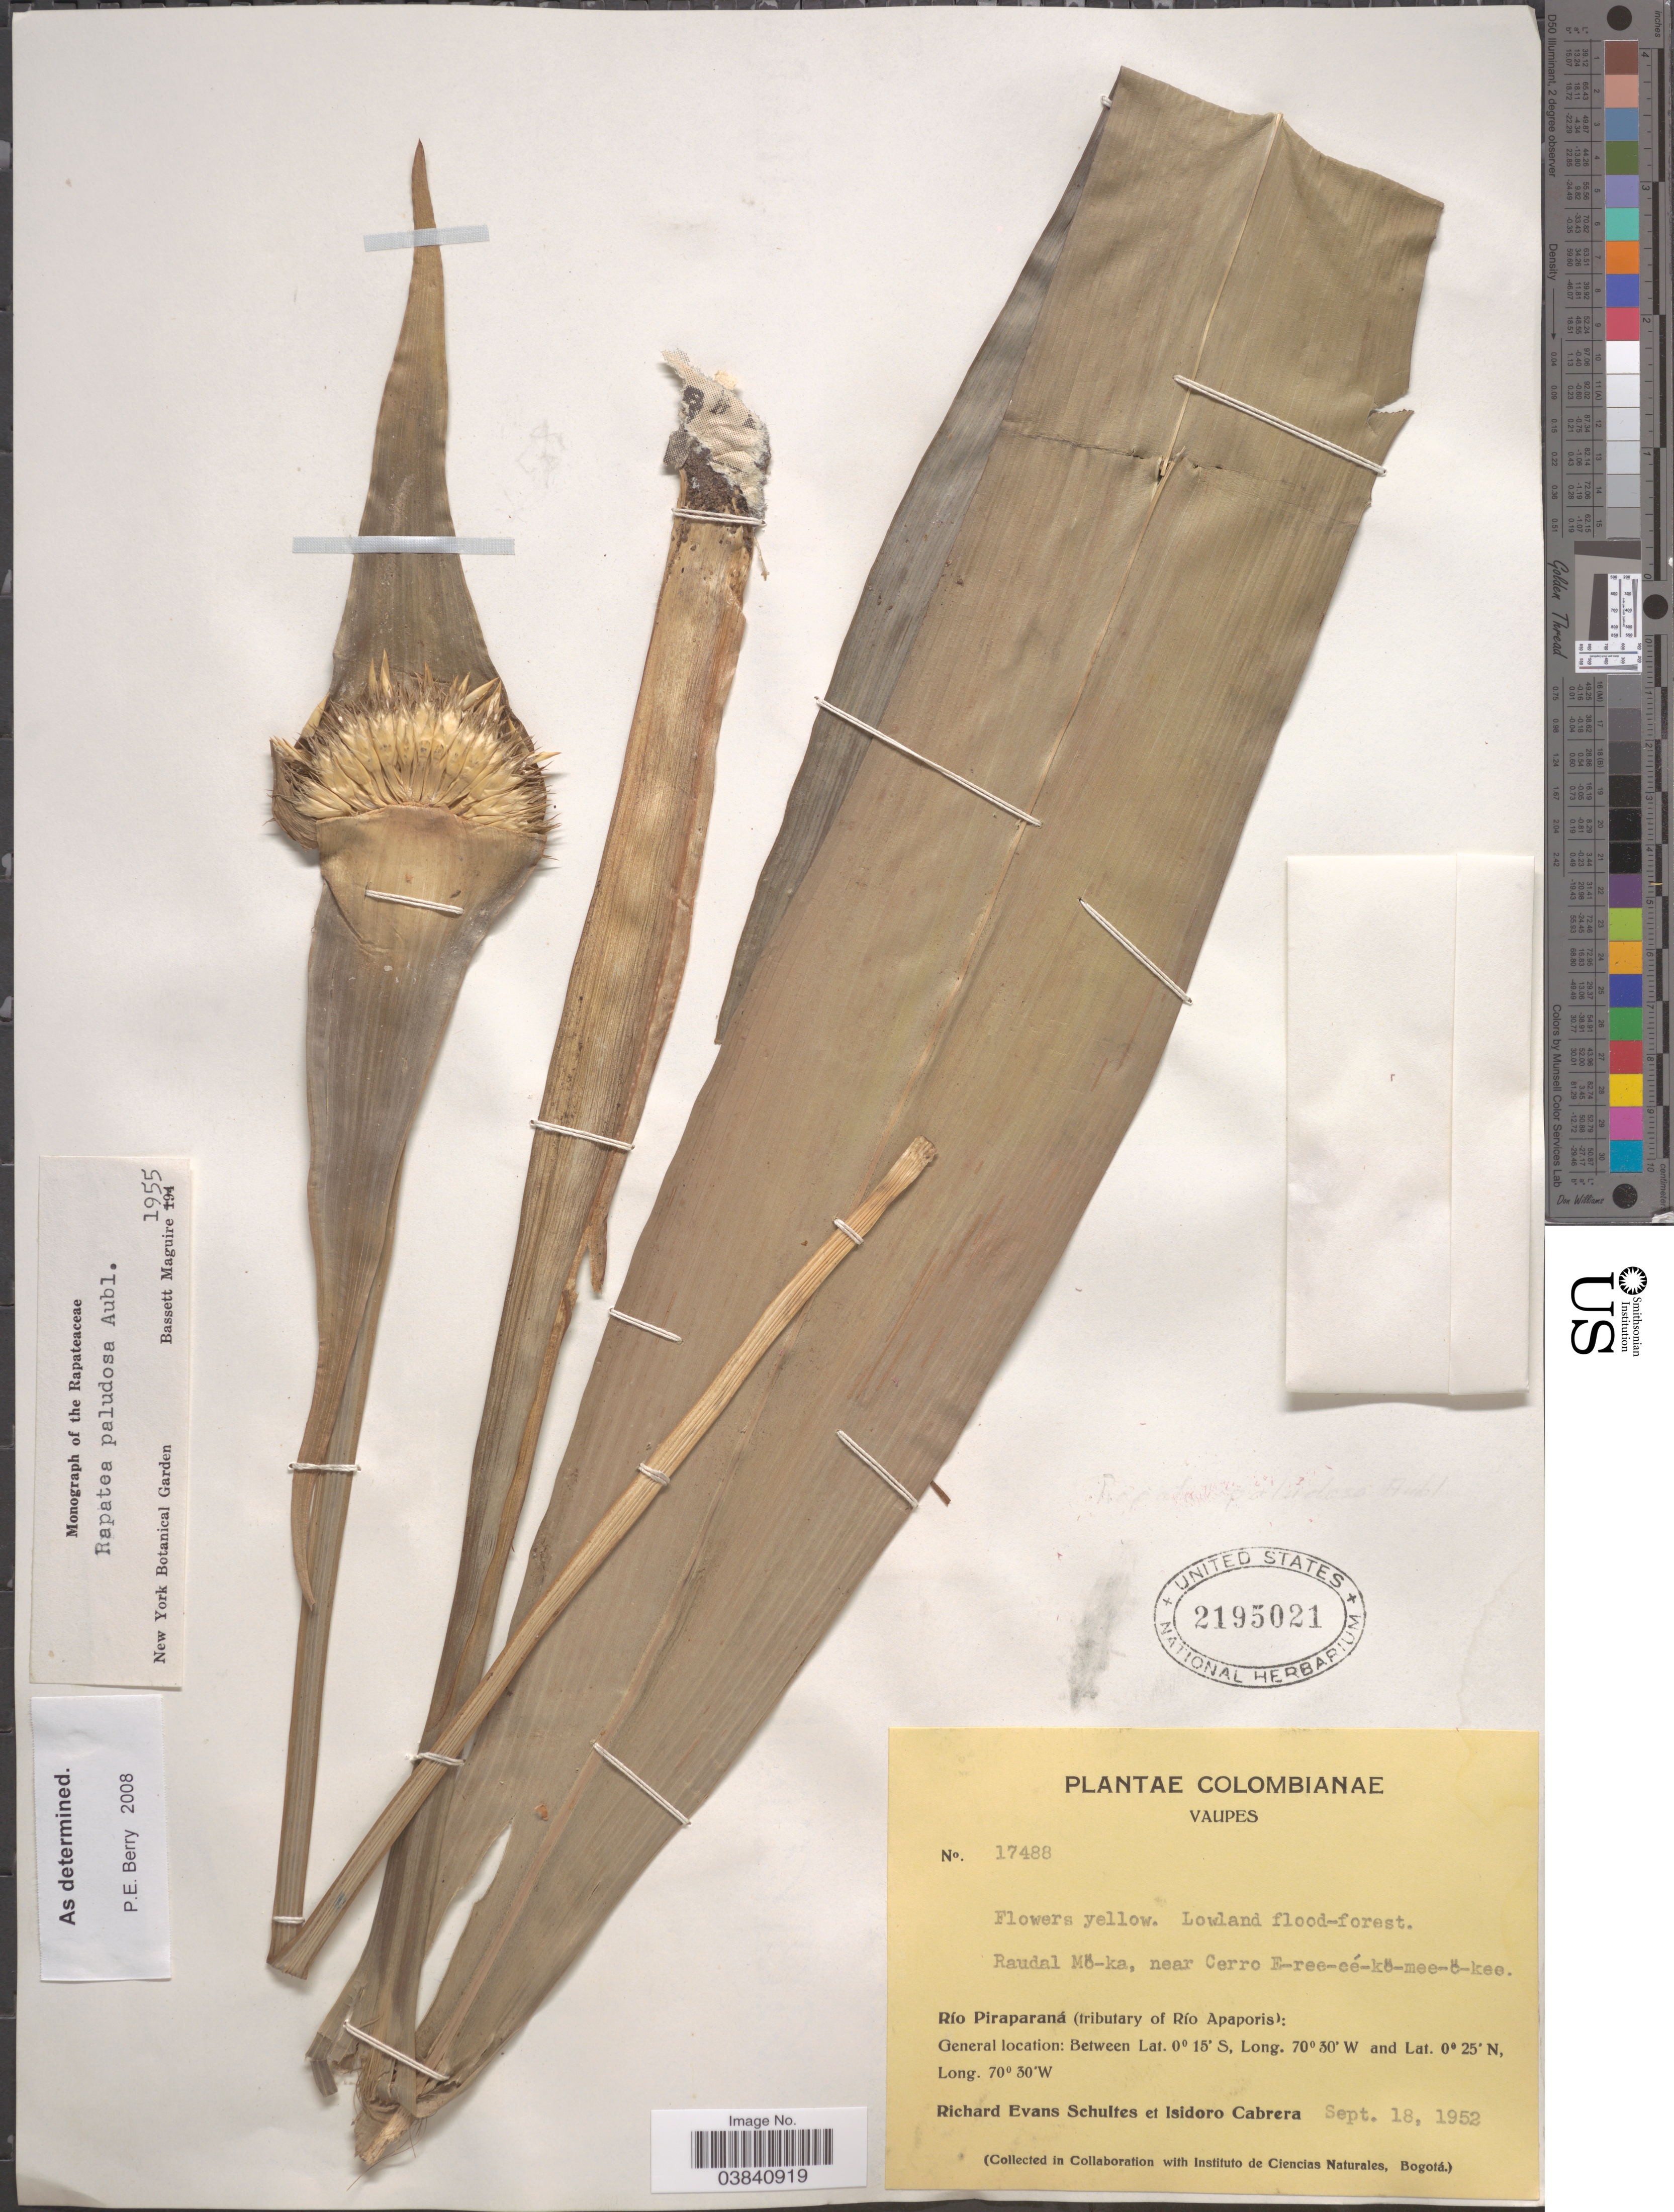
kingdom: Plantae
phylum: Tracheophyta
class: Liliopsida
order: Poales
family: Rapateaceae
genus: Rapatea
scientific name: Rapatea paludosa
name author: Aubl.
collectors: R. E. Schultes & I. Cabrera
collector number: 17488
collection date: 1952-09-18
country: Colombia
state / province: Vaupés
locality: Raudal Mö-ka, near Cerro E-ree-eé [interpreted]-kö-mee-ö-mee-ö-kee. [interpreted] Río Piraparaná (tributary of Río Apaporis).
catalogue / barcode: US 2195021